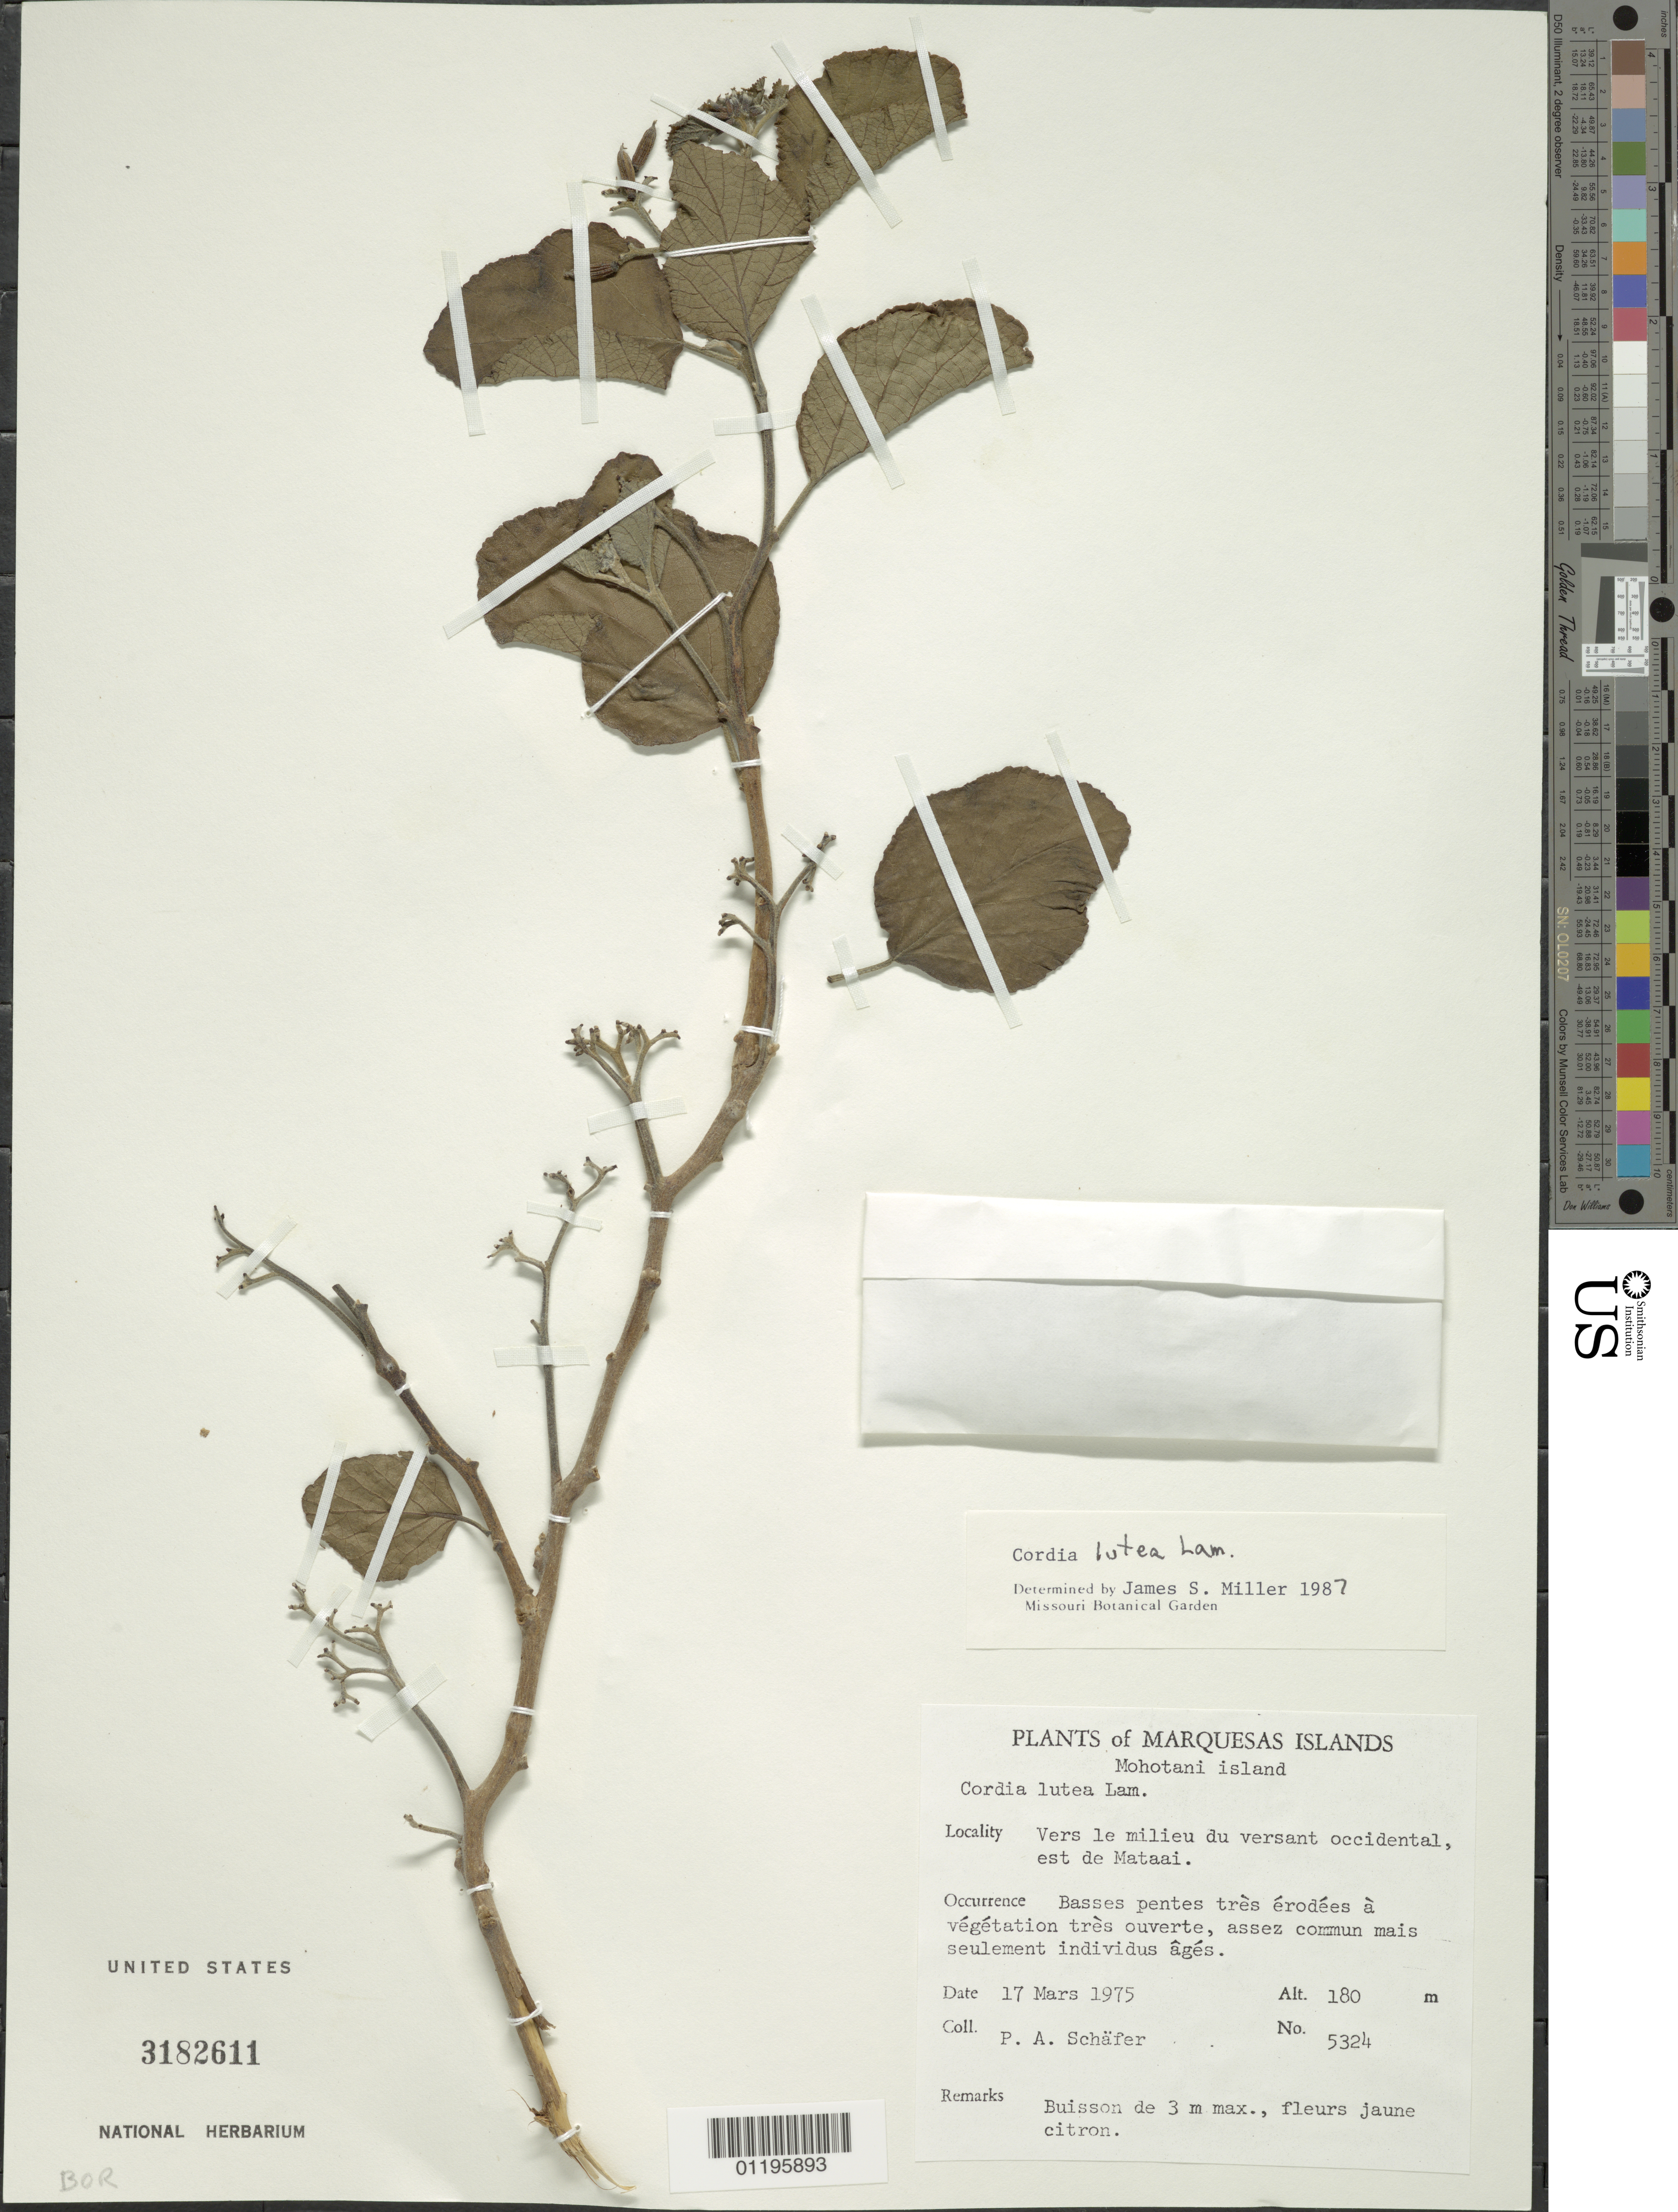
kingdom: Plantae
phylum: Tracheophyta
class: Magnoliopsida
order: Boraginales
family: Cordiaceae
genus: Cordia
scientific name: Cordia lutea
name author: Lam.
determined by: Miller, James S., (MO), Missouri Botanical Garden (UNITED STATES)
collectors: P. A. Schäfer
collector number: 5324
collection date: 1975-03-17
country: French Polynesia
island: Mohotani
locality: Vers le milieu du versant occidentale, E de Mataai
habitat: Basses pentes très érodées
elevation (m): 180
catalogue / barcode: US 3182611